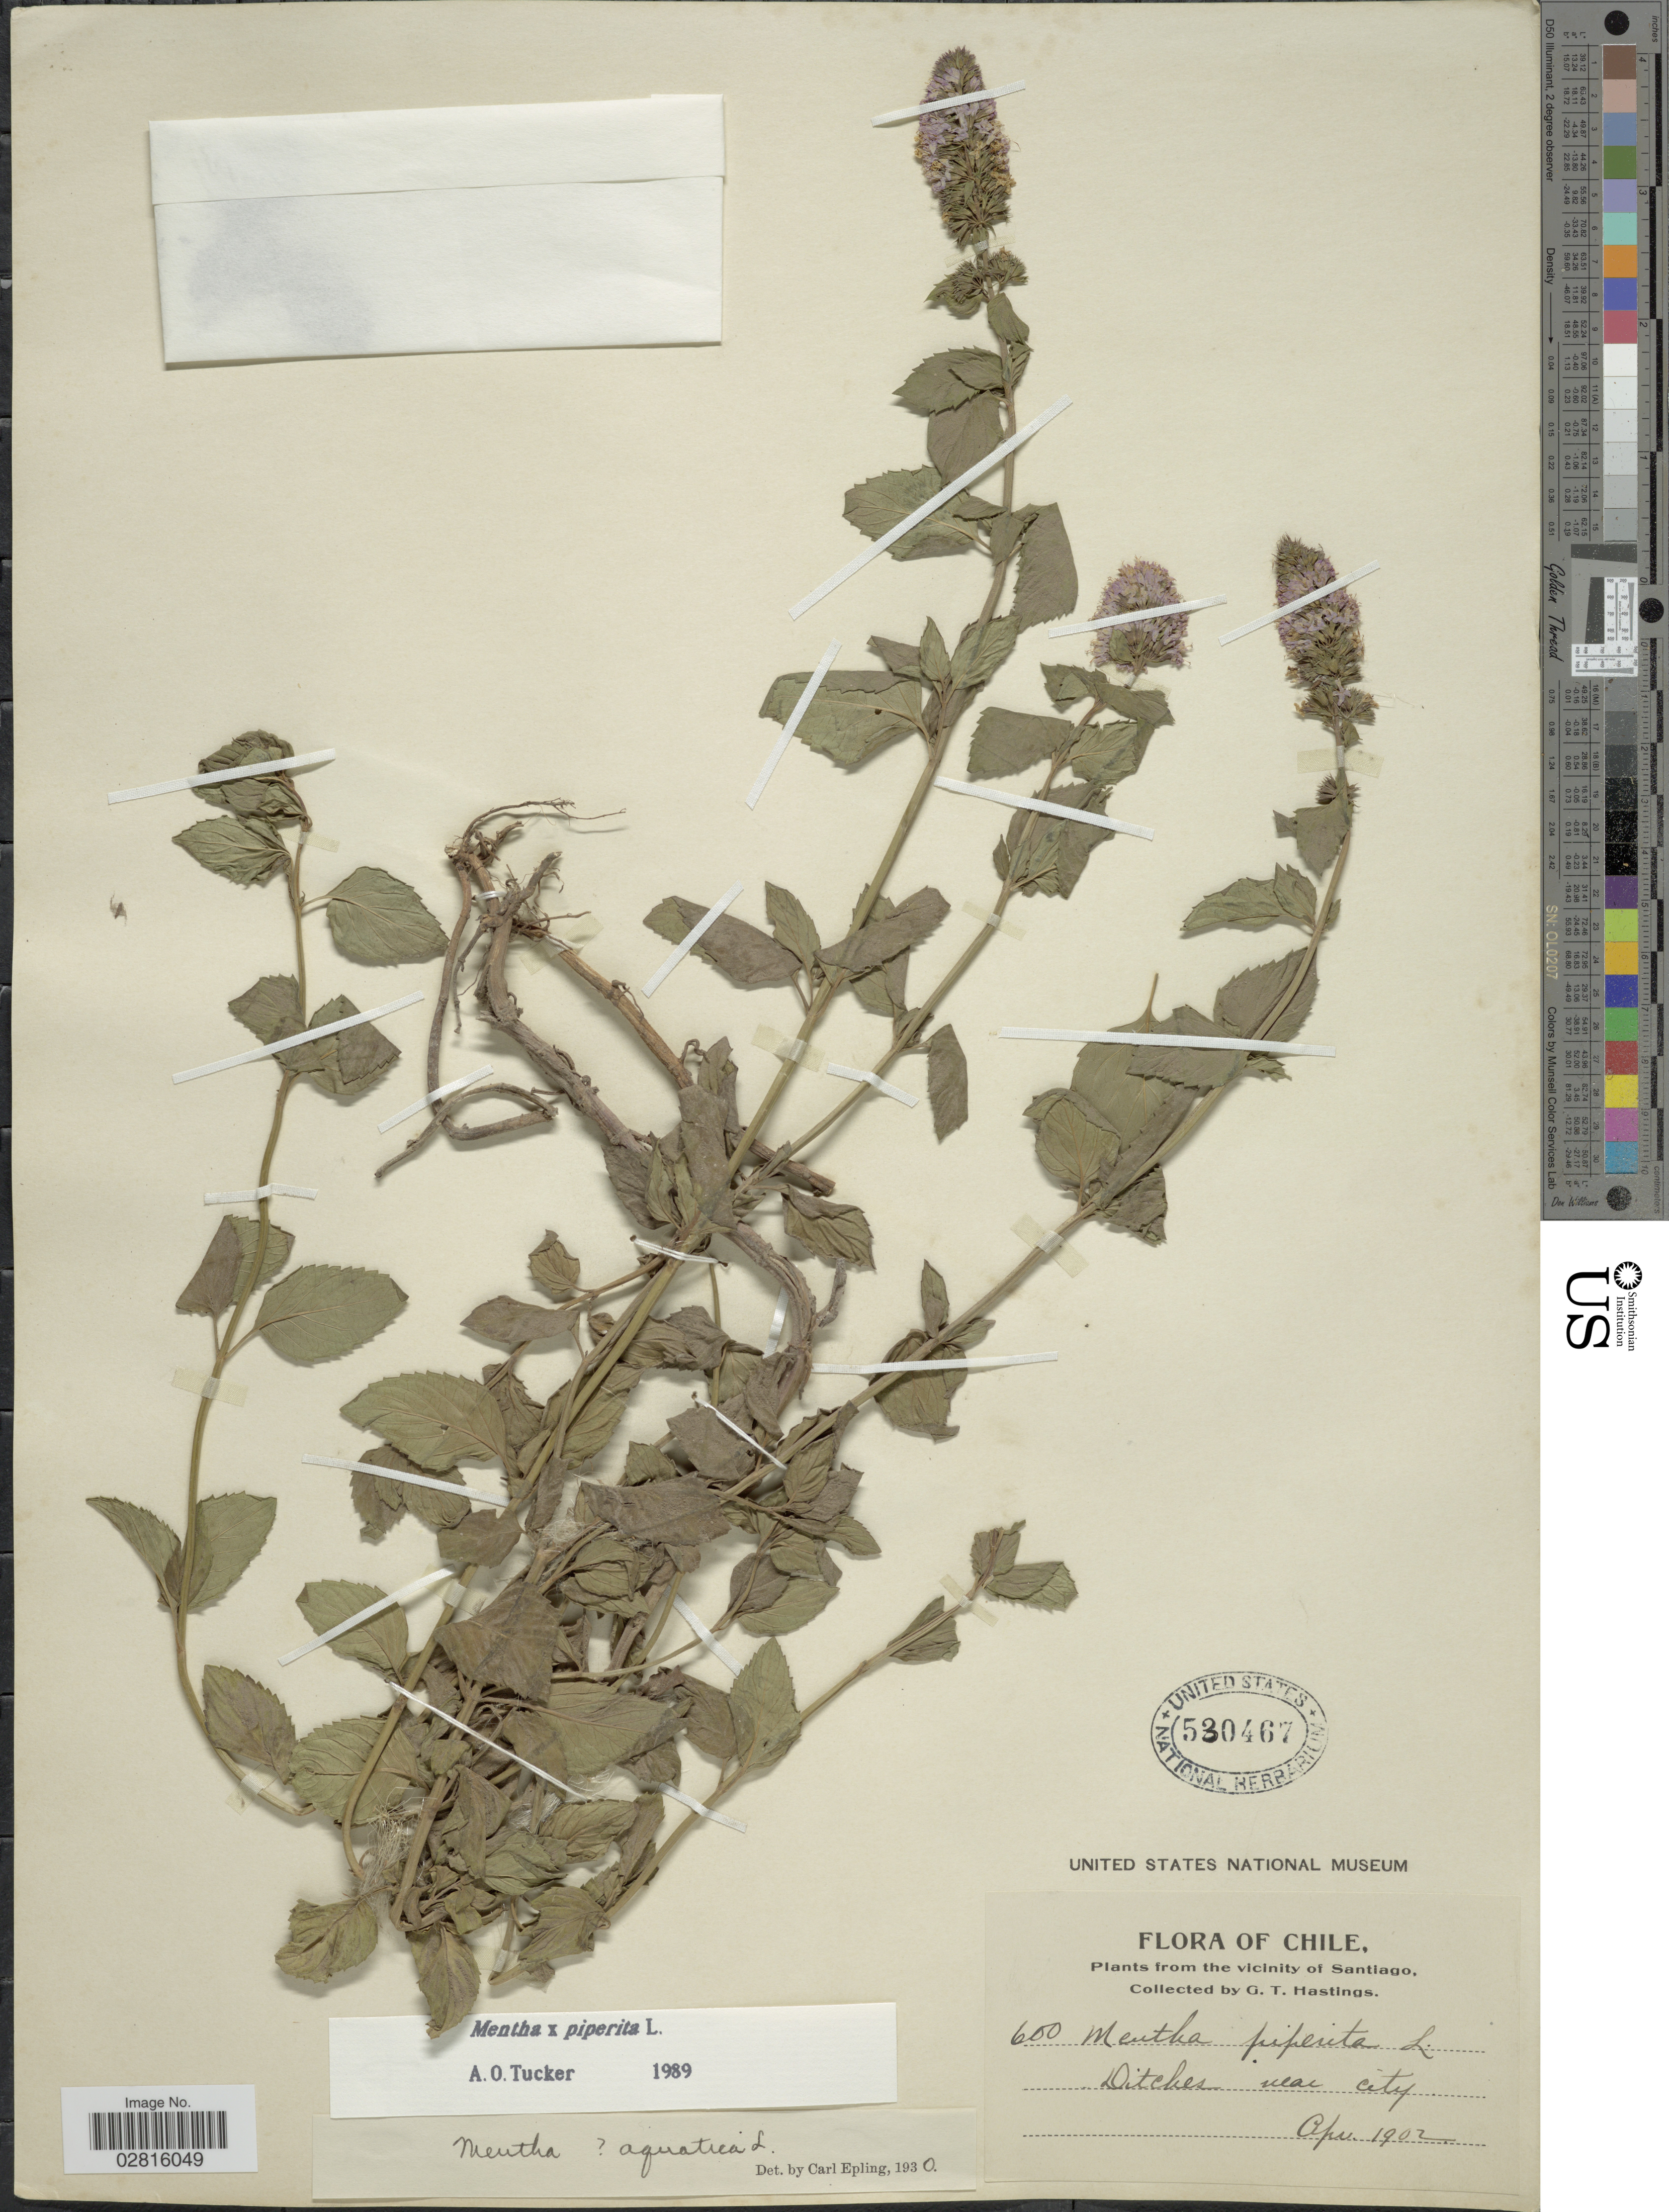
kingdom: Plantae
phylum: Tracheophyta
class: Magnoliopsida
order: Lamiales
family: Lamiaceae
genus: Mentha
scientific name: Mentha x piperita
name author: L.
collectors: G. Hastings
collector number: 600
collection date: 1902-04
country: Chile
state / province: Región Metropolitana (RM)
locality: From the vicinity of Santiago. Ditches near city.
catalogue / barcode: US 530467